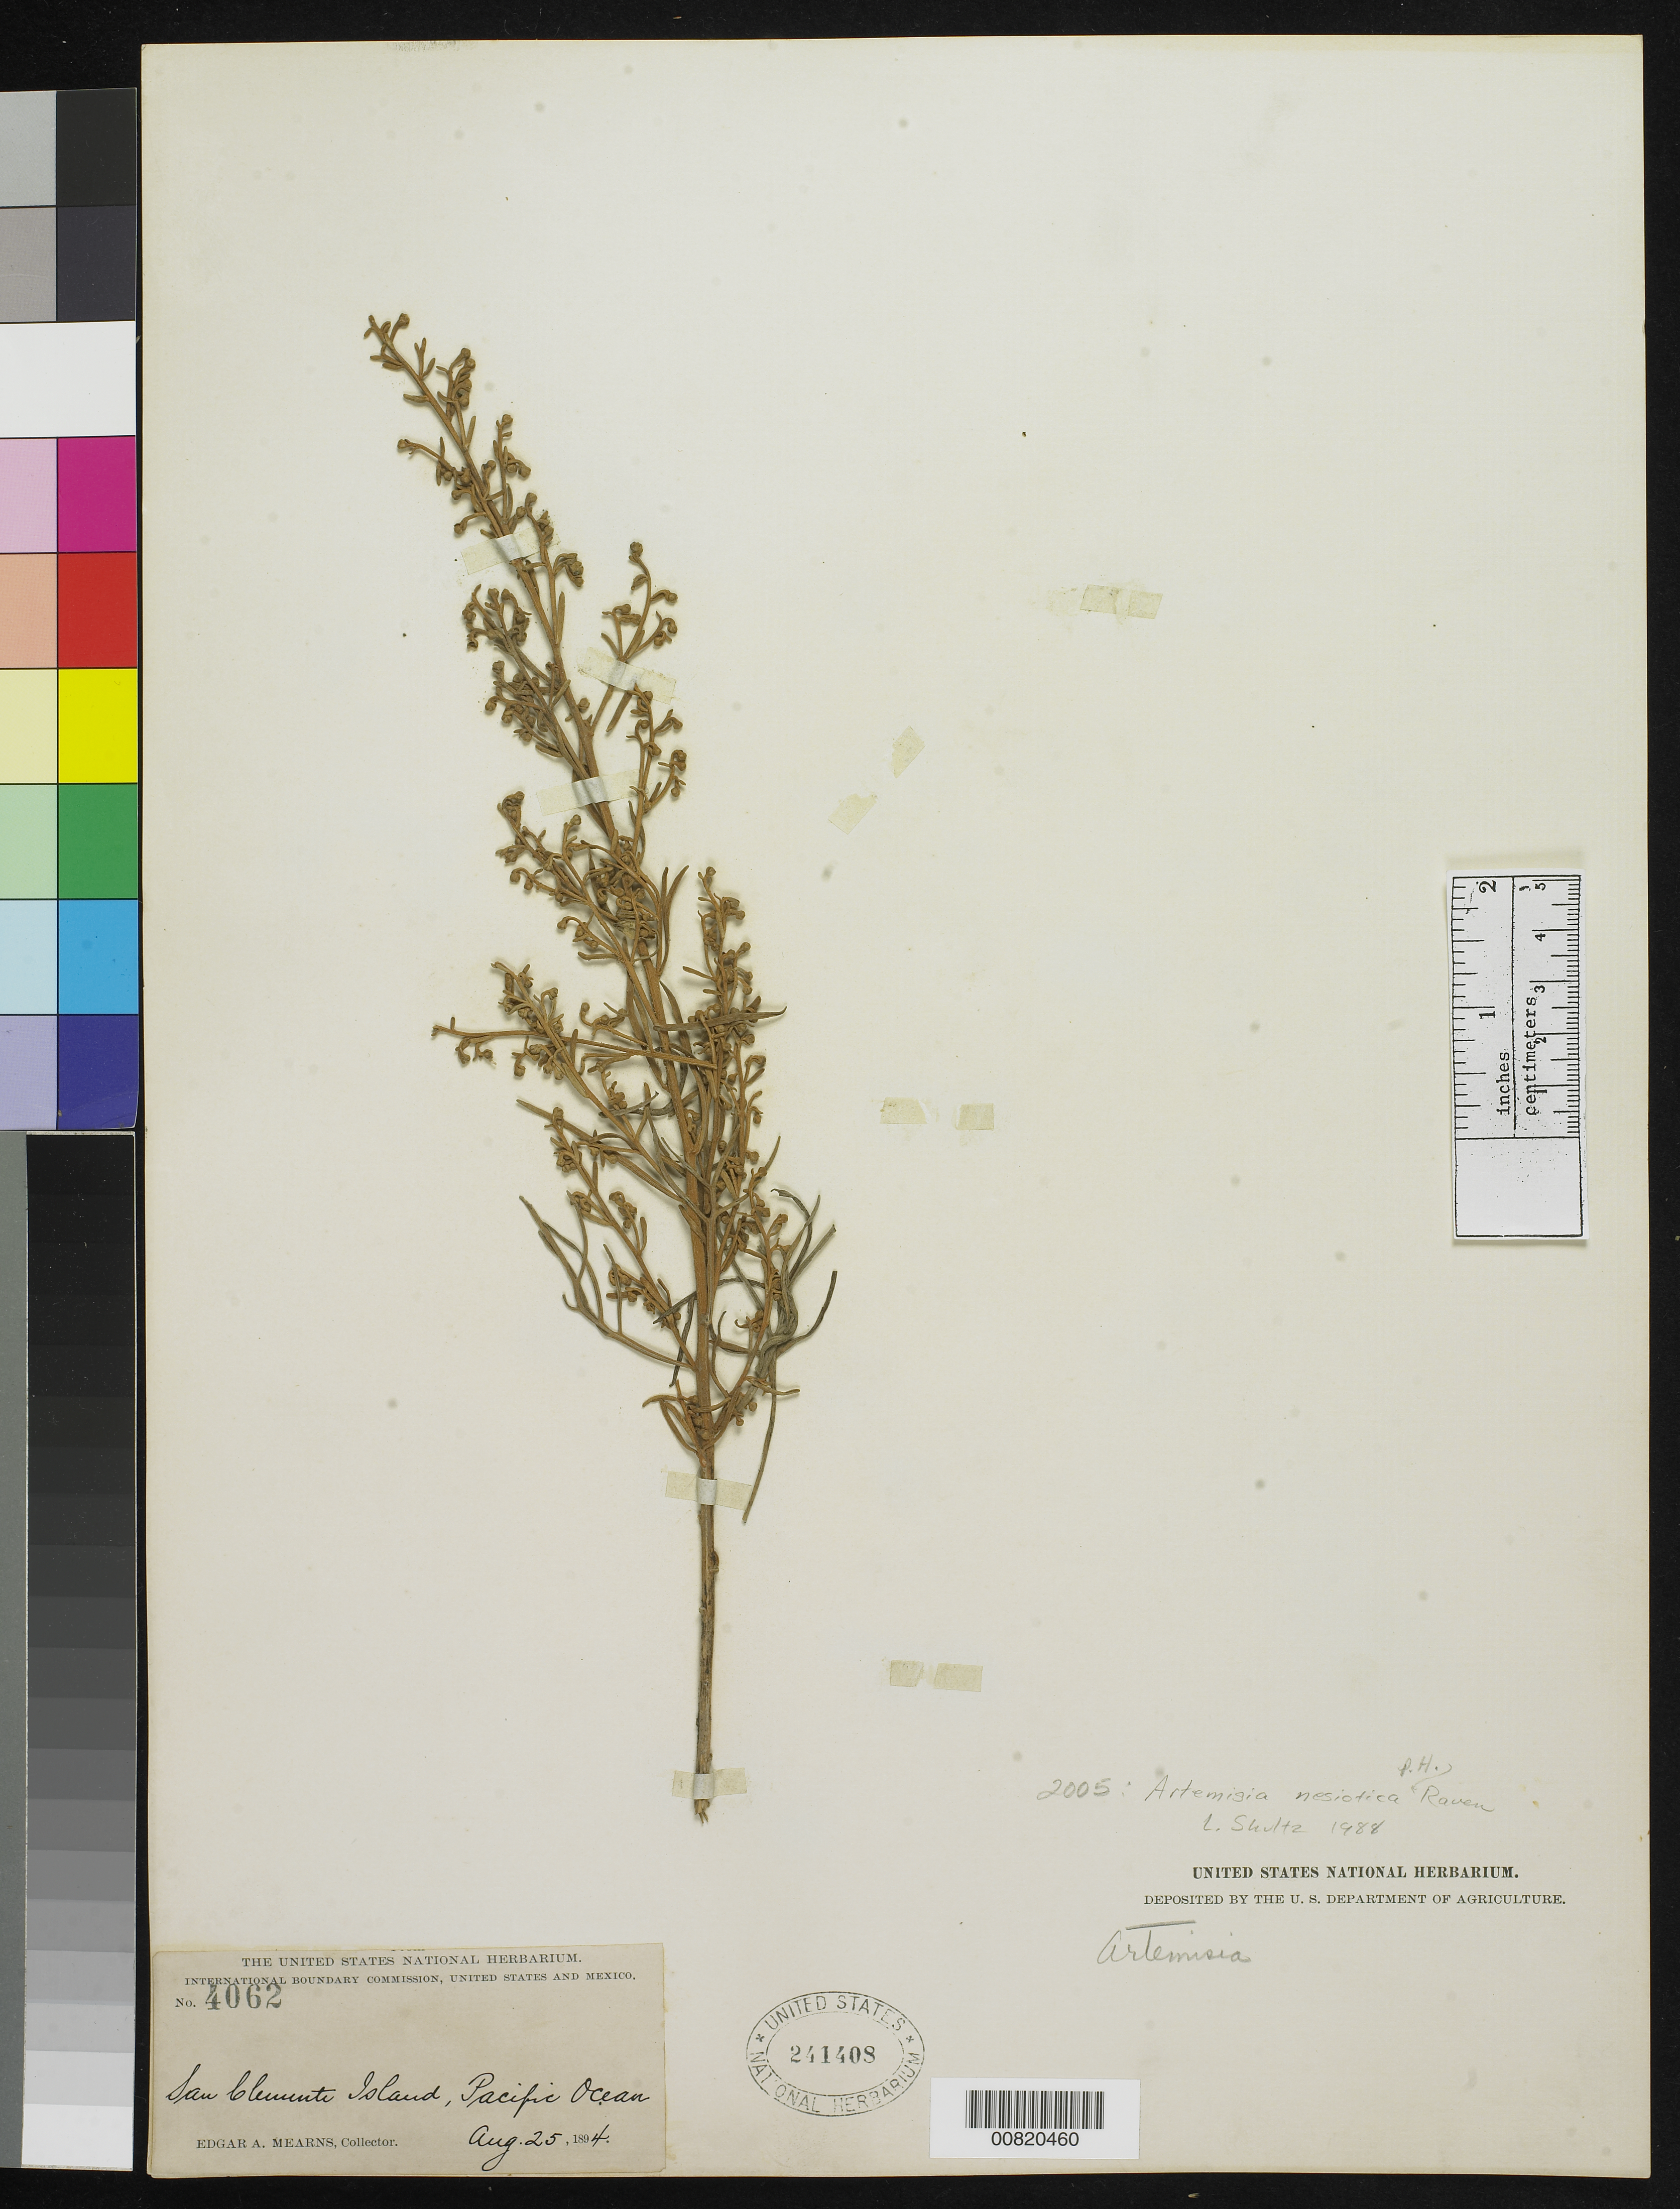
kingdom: Plantae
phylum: Tracheophyta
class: Magnoliopsida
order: Asterales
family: Asteraceae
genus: Artemisia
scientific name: Artemisia nesiotica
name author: P.H. Raven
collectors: E. A. Mearns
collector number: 4062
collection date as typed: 25 Aug 1894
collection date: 1894-08-25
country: United States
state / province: California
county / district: Los Angeles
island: San Clemente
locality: San Clemente Island, California. Pacific Ocean.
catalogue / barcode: US 241408